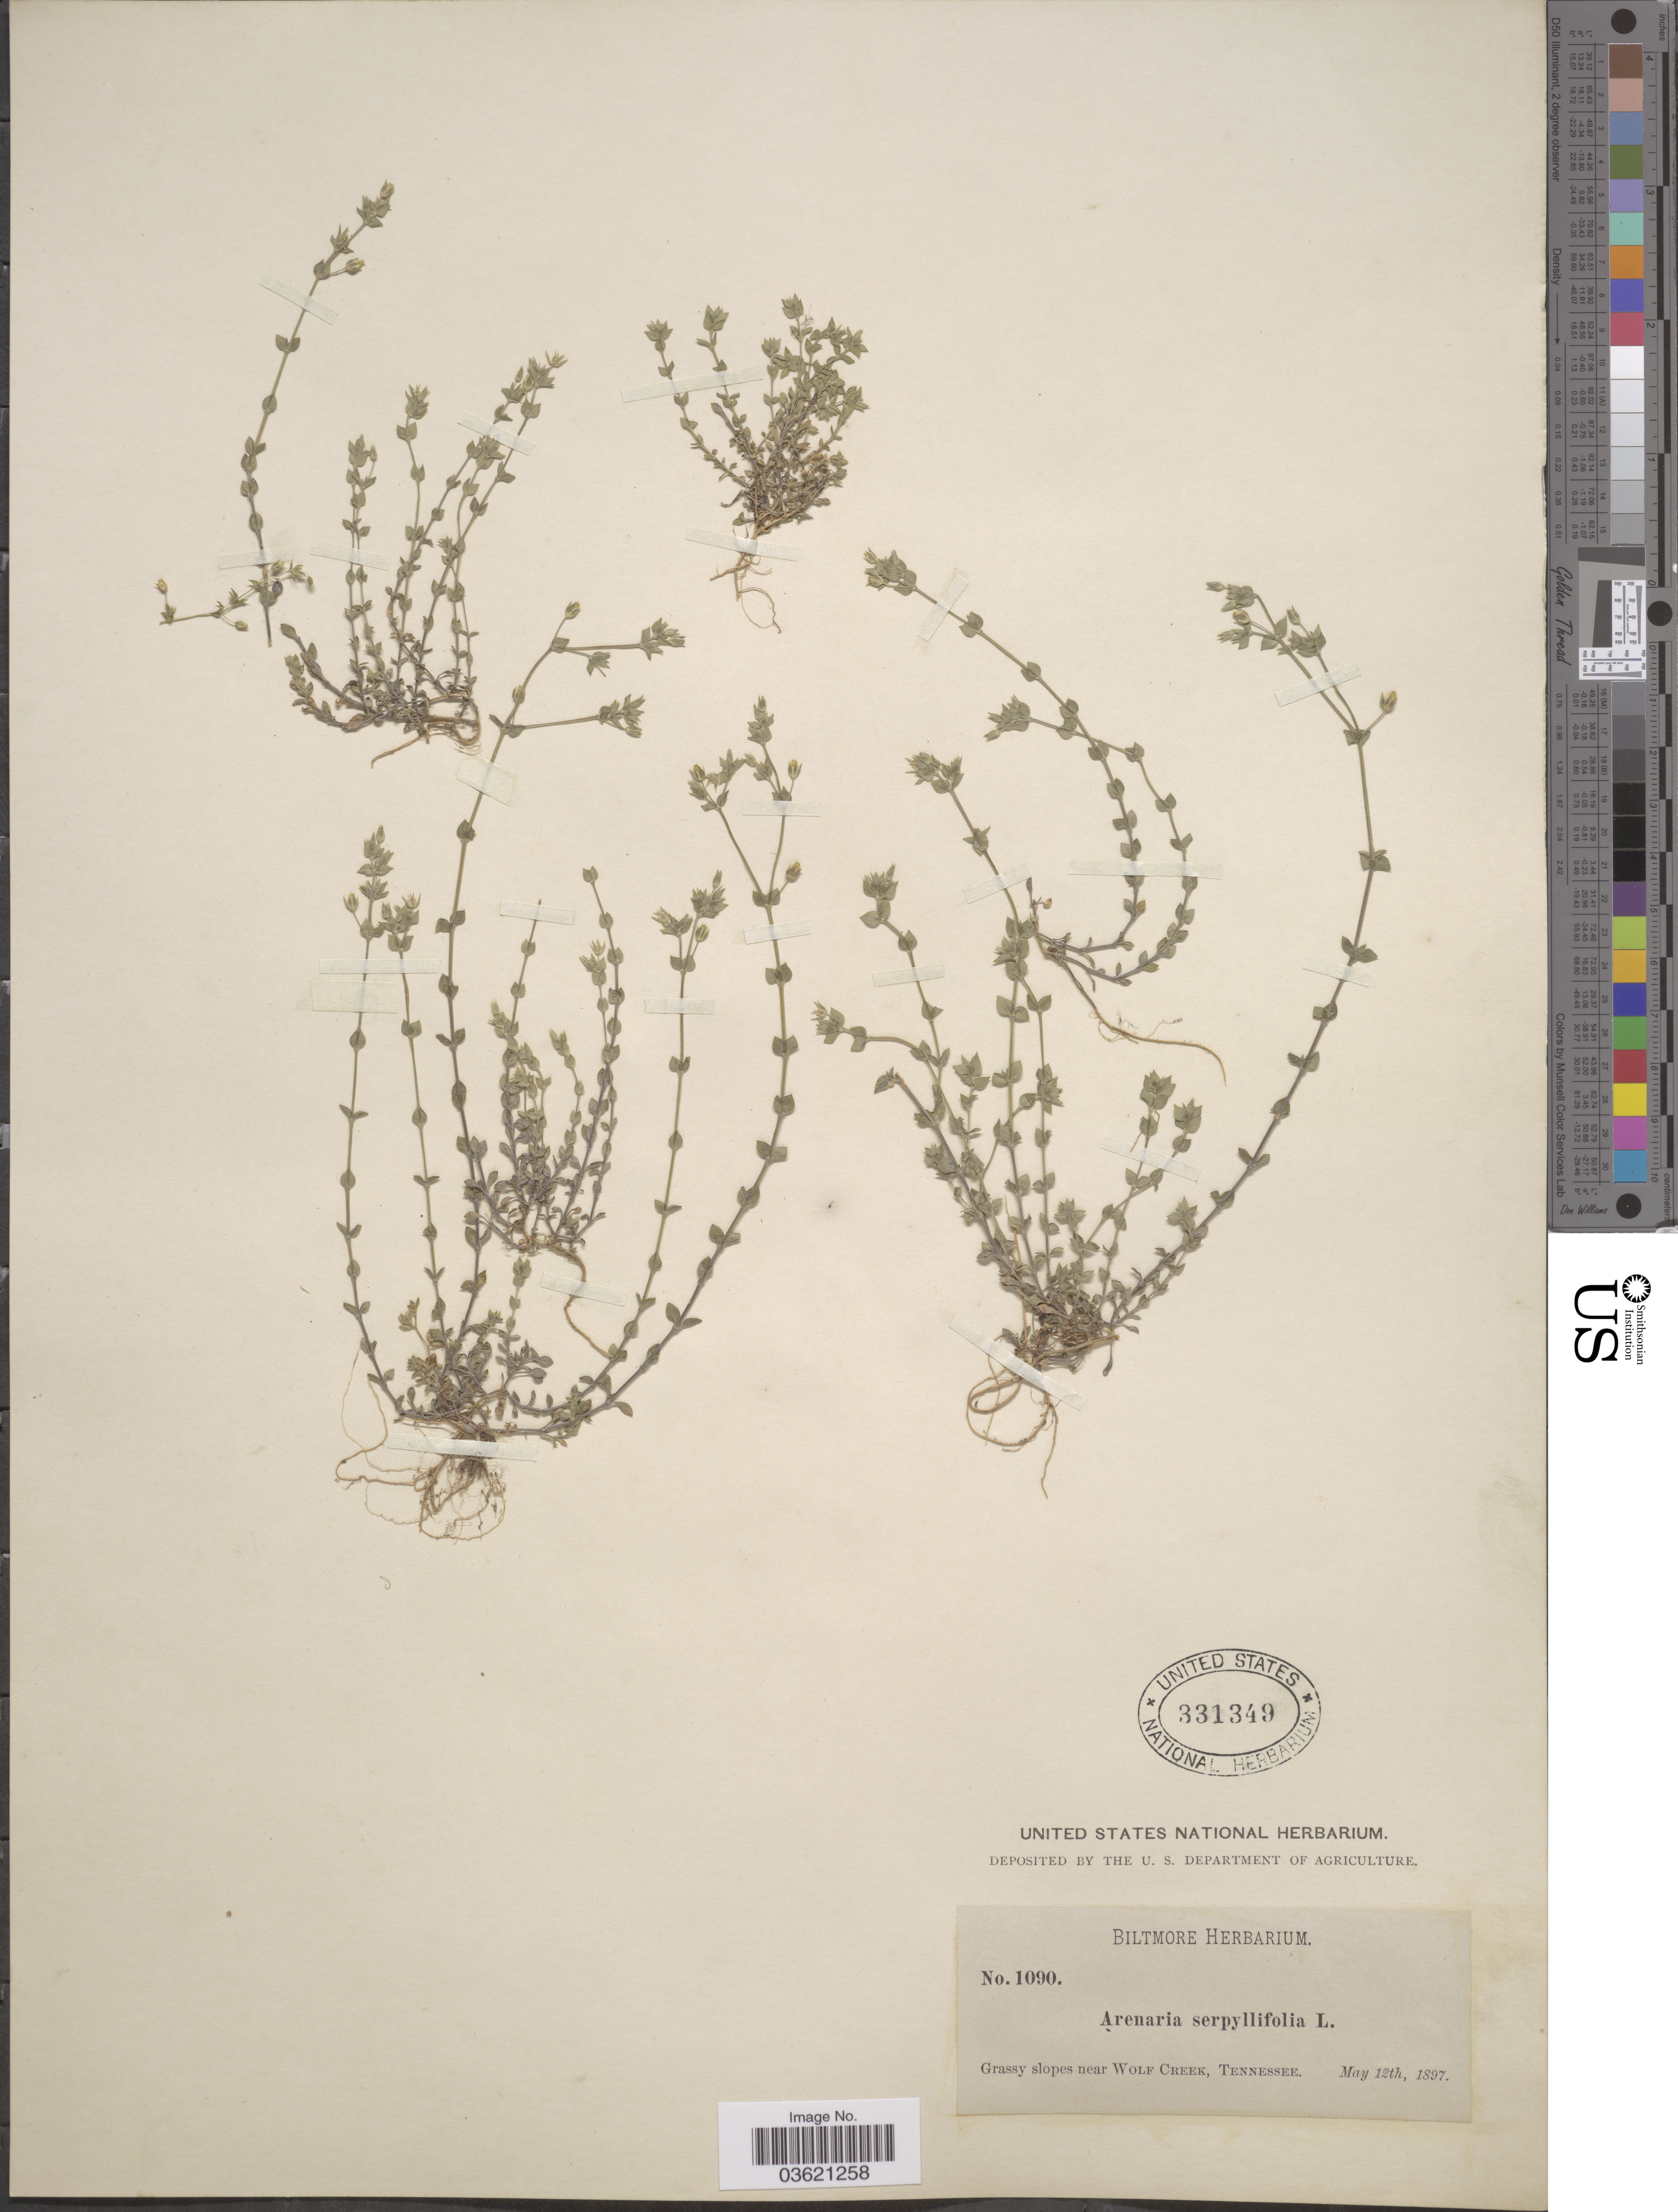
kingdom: Plantae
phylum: Tracheophyta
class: Magnoliopsida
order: Caryophyllales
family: Caryophyllaceae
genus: Arenaria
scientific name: Arenaria serpyllifolia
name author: L.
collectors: ex herb. Biltmore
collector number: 1090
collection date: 1897-05-12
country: United States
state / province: Tennessee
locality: Grassy slope near Wolf Creek.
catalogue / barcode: US 331349